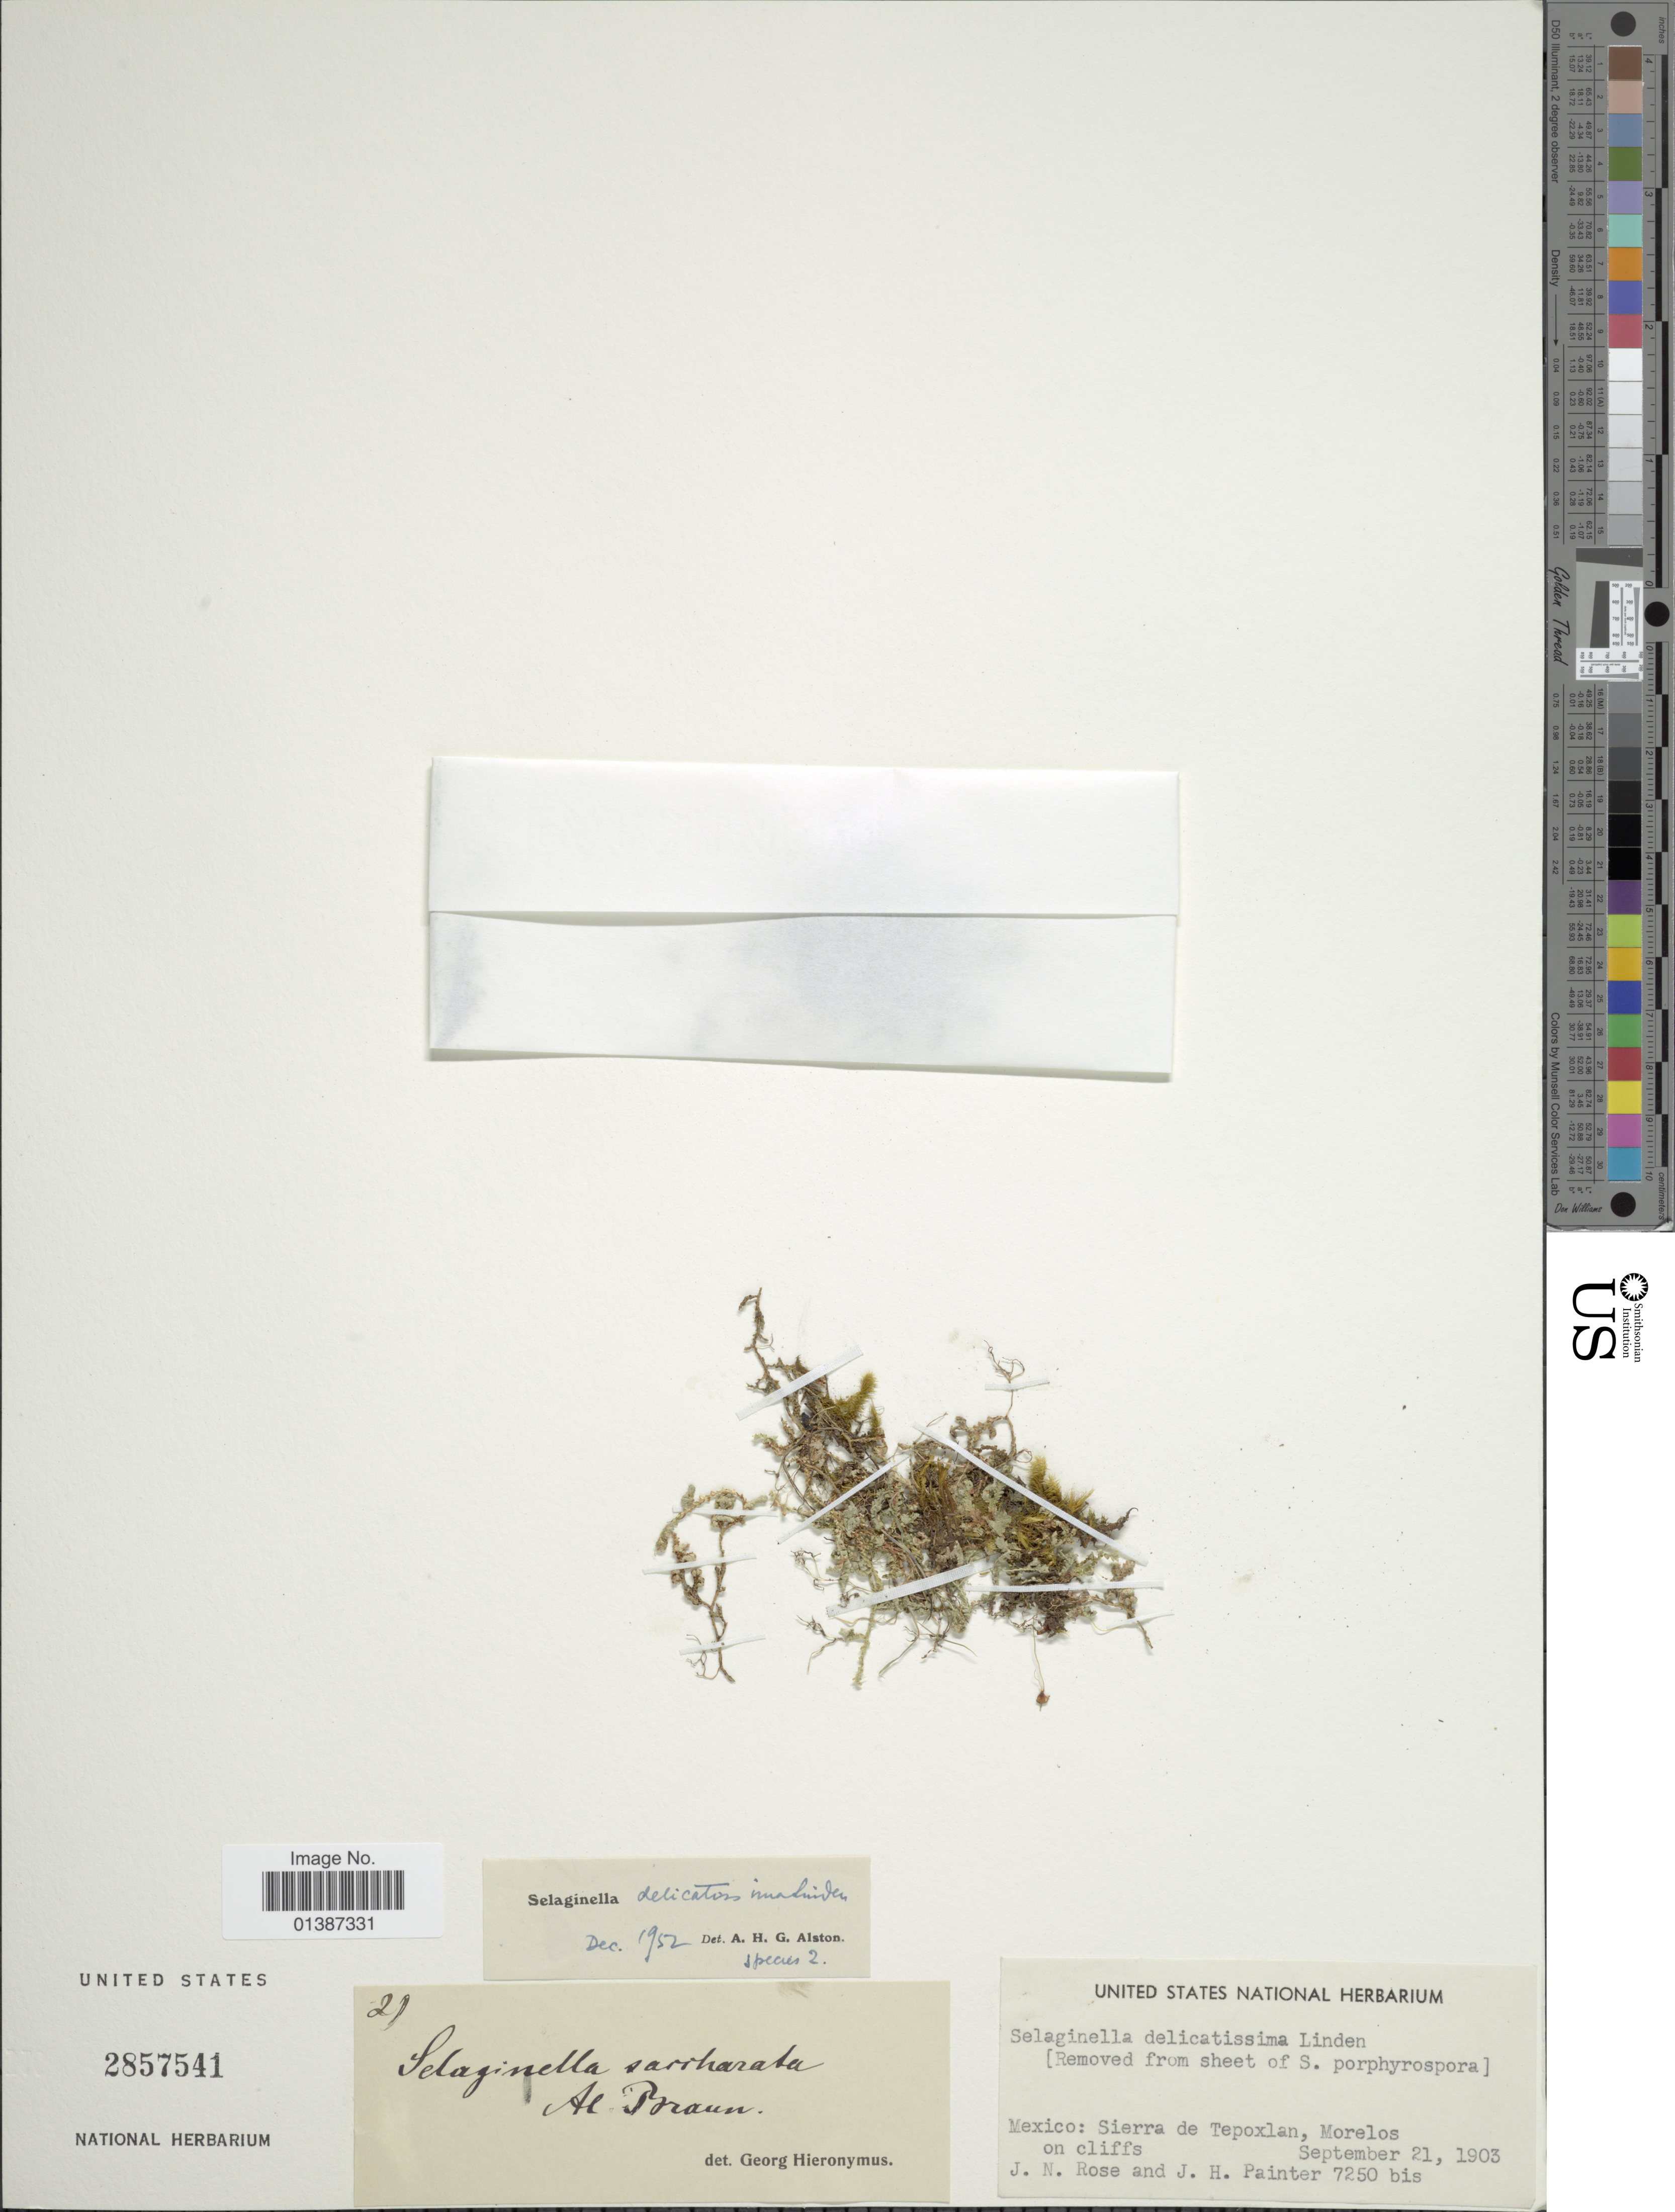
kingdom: Plantae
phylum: Tracheophyta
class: Lycopodiopsida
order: Selaginellales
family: Selaginellaceae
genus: Selaginella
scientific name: Selaginella delicatissima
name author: Linden ex A. Braun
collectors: J. N. Rose & J. H. Painter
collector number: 7250 bis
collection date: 1903-09-21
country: Mexico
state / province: Morelos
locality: Sierra de Tepoxlan, Morelos on cliffs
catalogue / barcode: US 2857541